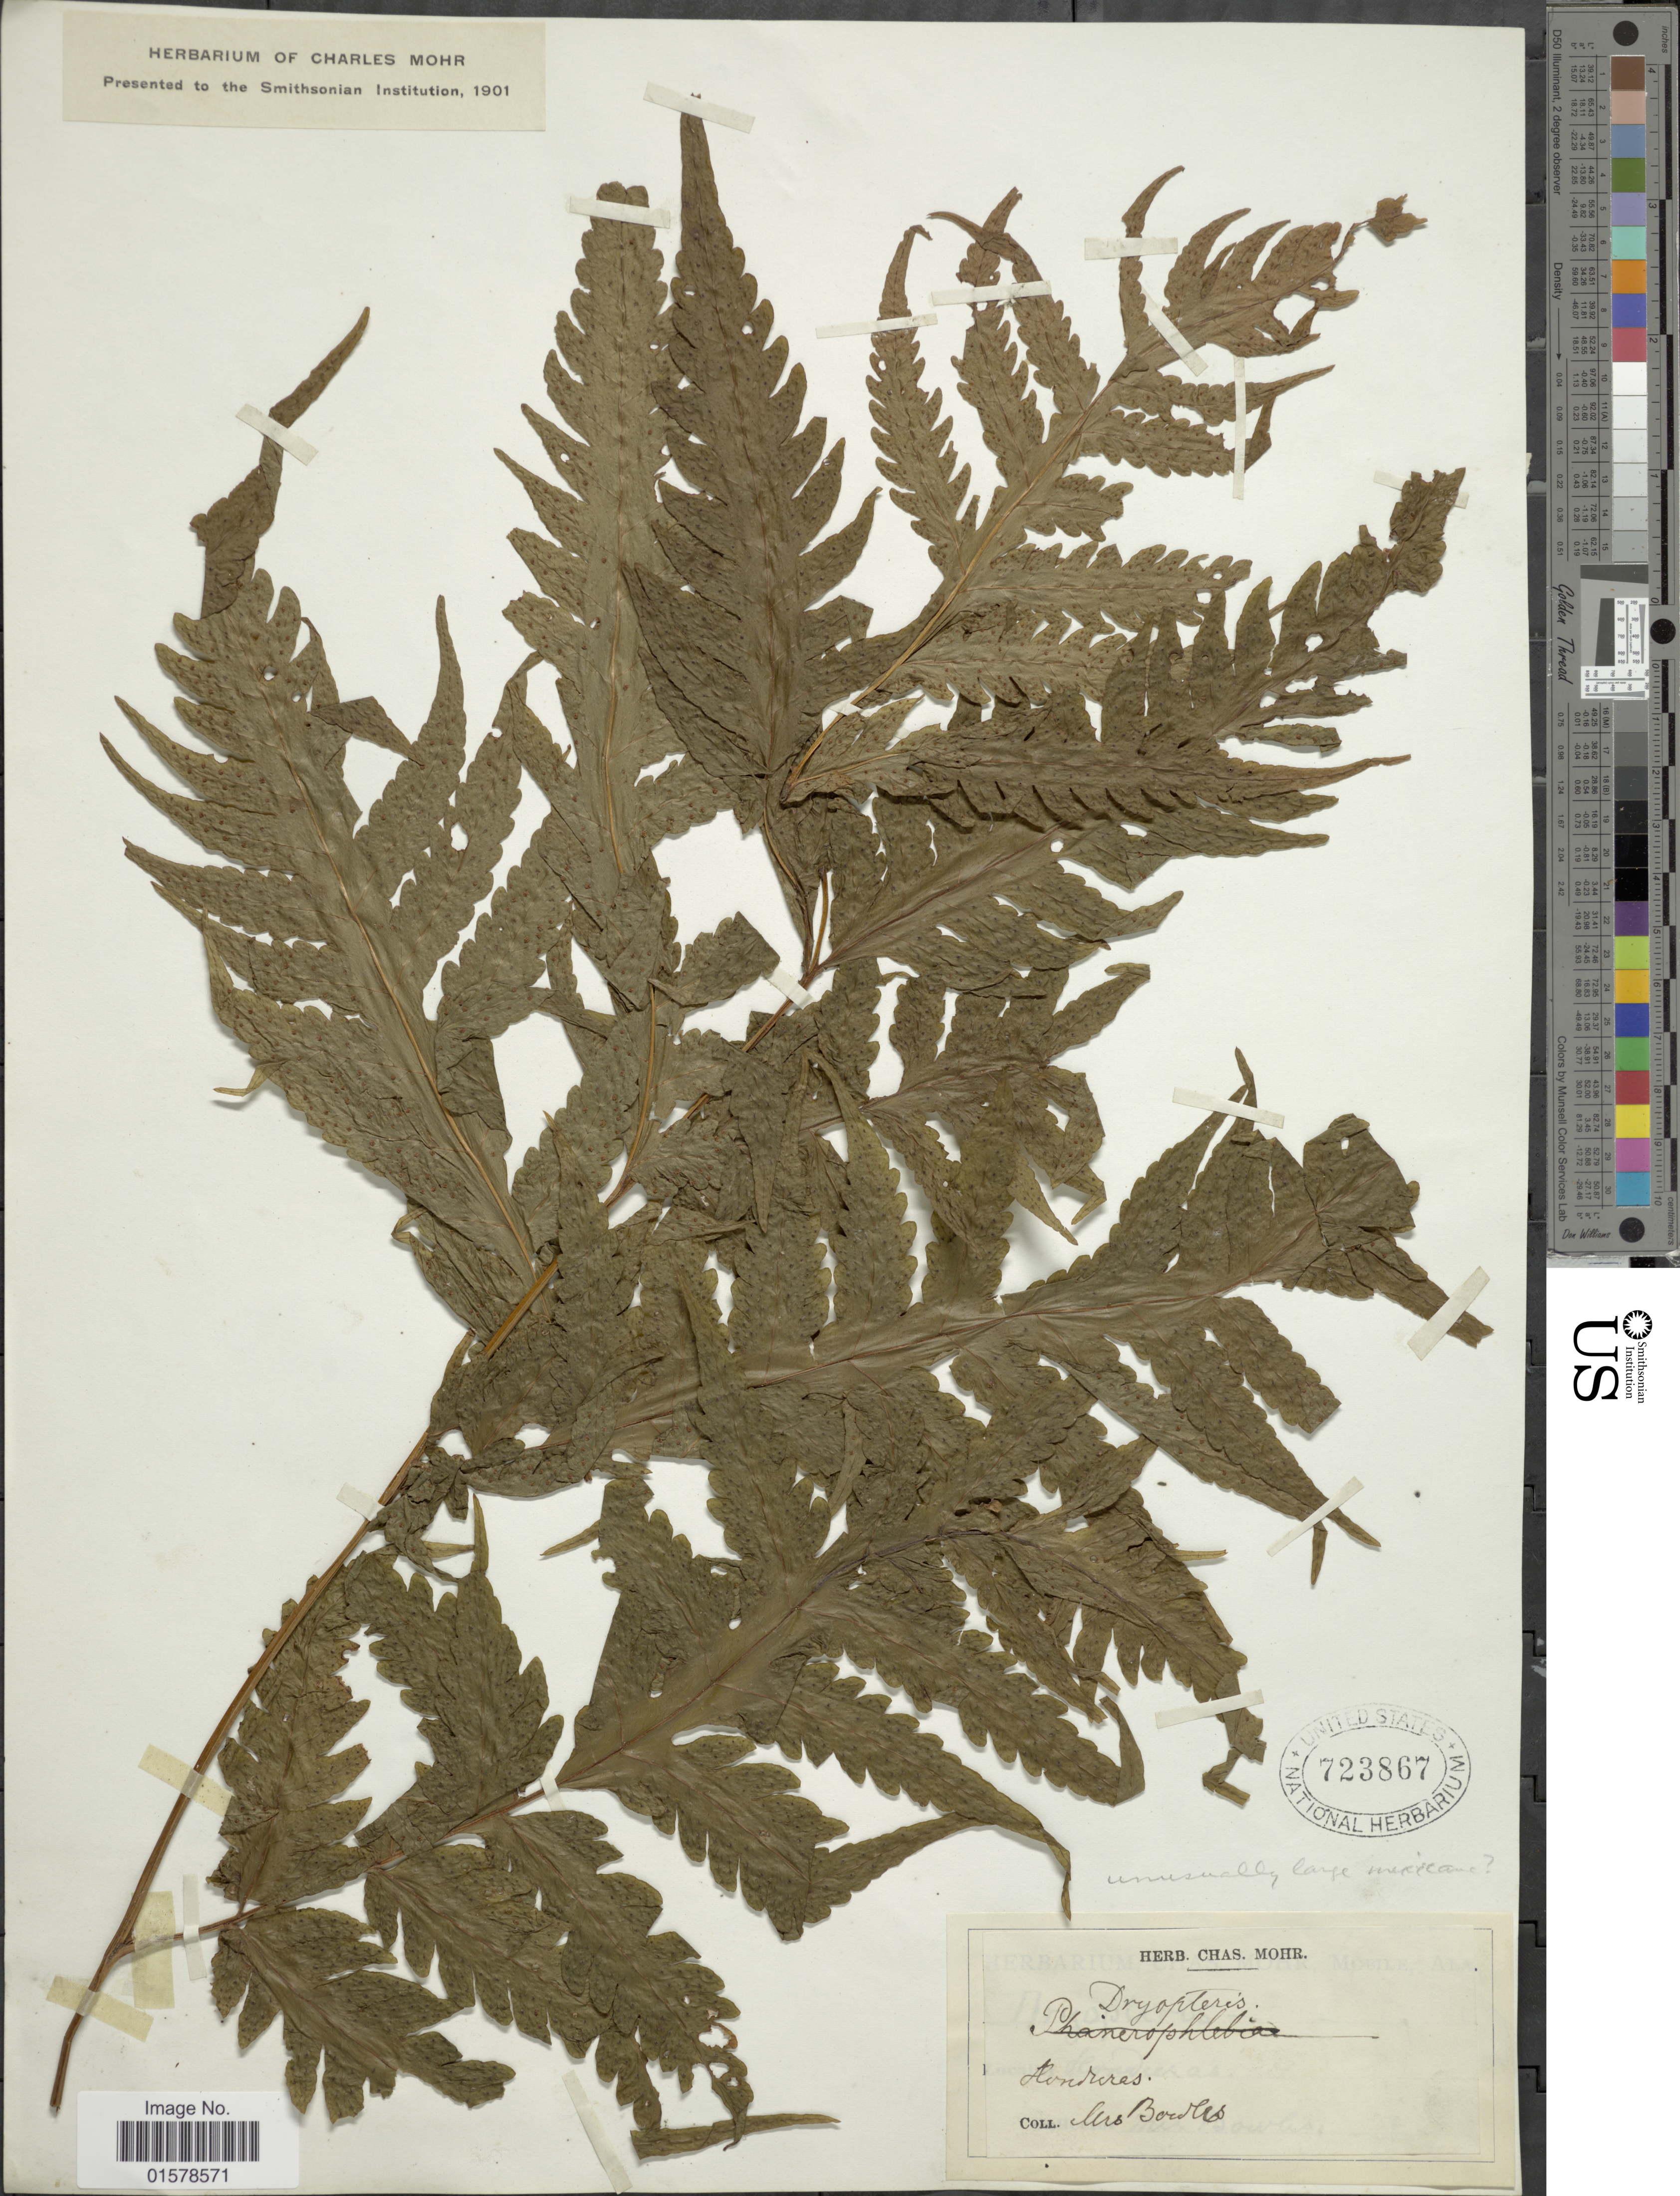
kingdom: Plantae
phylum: Tracheophyta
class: Polypodiopsida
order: Polypodiales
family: Tectariaceae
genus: Tectaria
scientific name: Tectaria mexicana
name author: (Fée) C.V. Morton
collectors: M. Miss. Bowles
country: Honduras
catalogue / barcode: US 723867